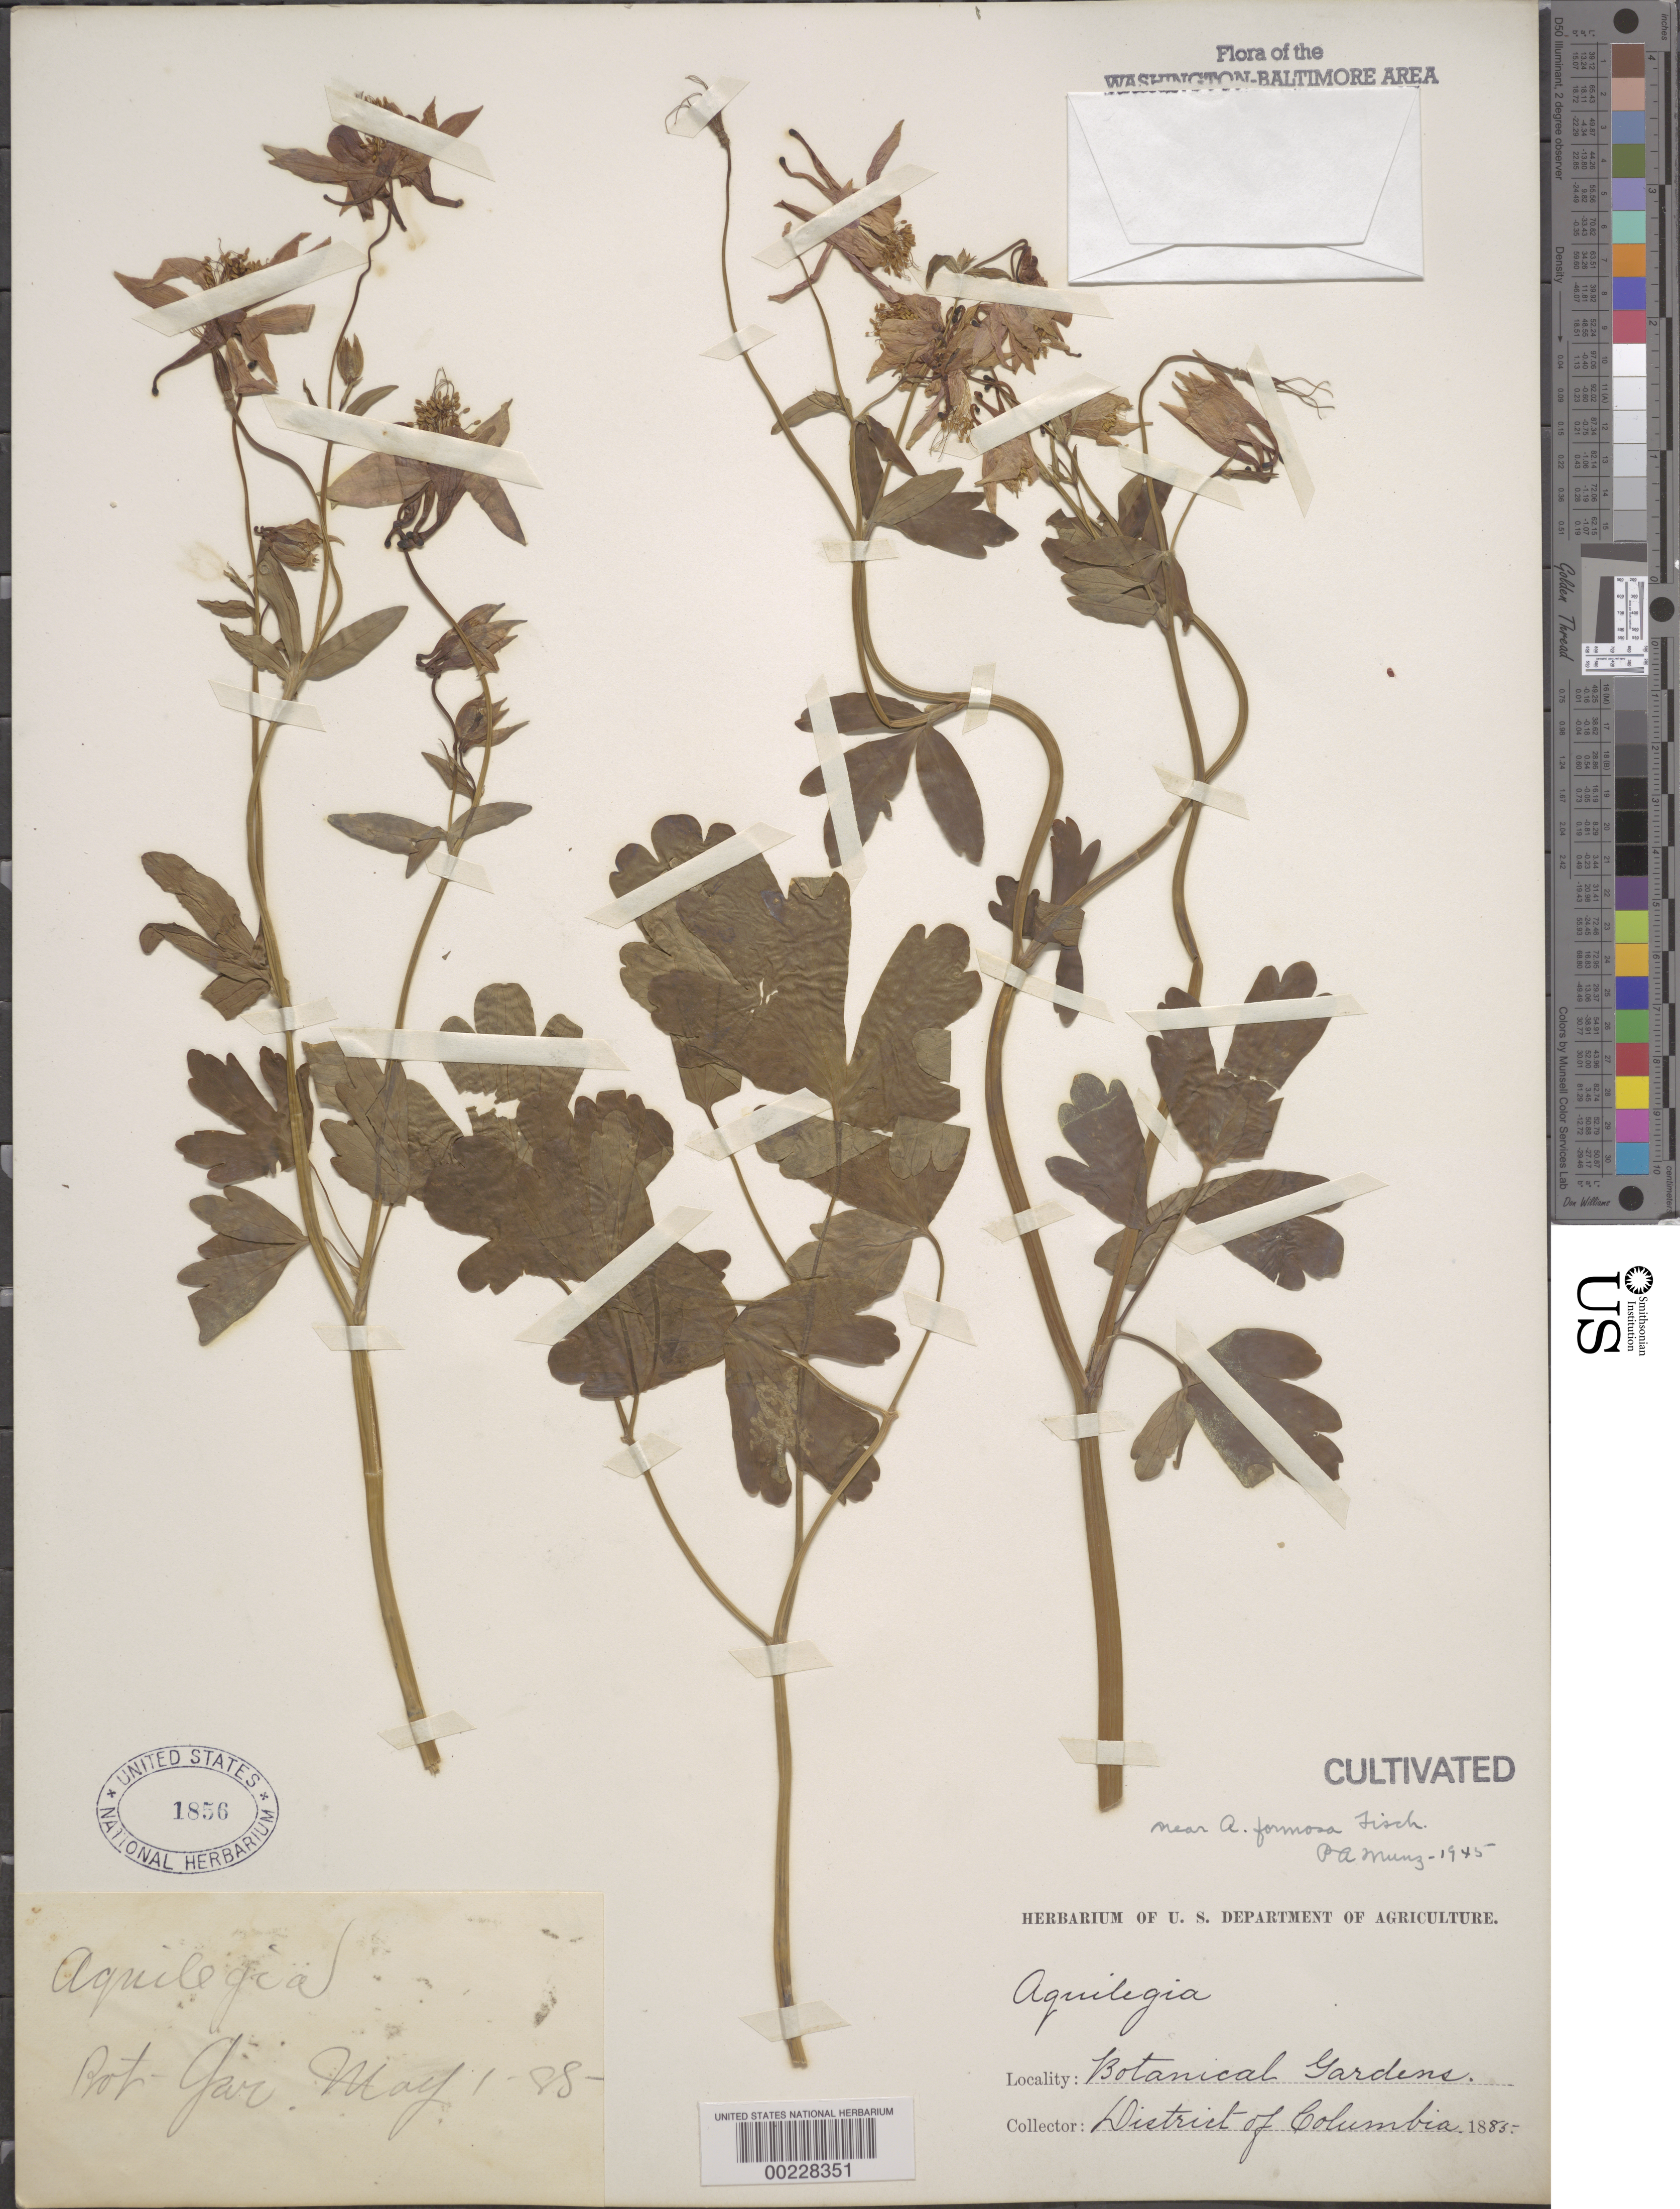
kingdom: Plantae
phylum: Tracheophyta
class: Magnoliopsida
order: Ranunculales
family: Ranunculaceae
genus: Aquilegia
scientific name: Aquilegia formosa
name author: Fisch. ex DC.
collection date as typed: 1885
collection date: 1885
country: United States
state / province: District of Columbia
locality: Botanical Gardens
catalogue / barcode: US 1856